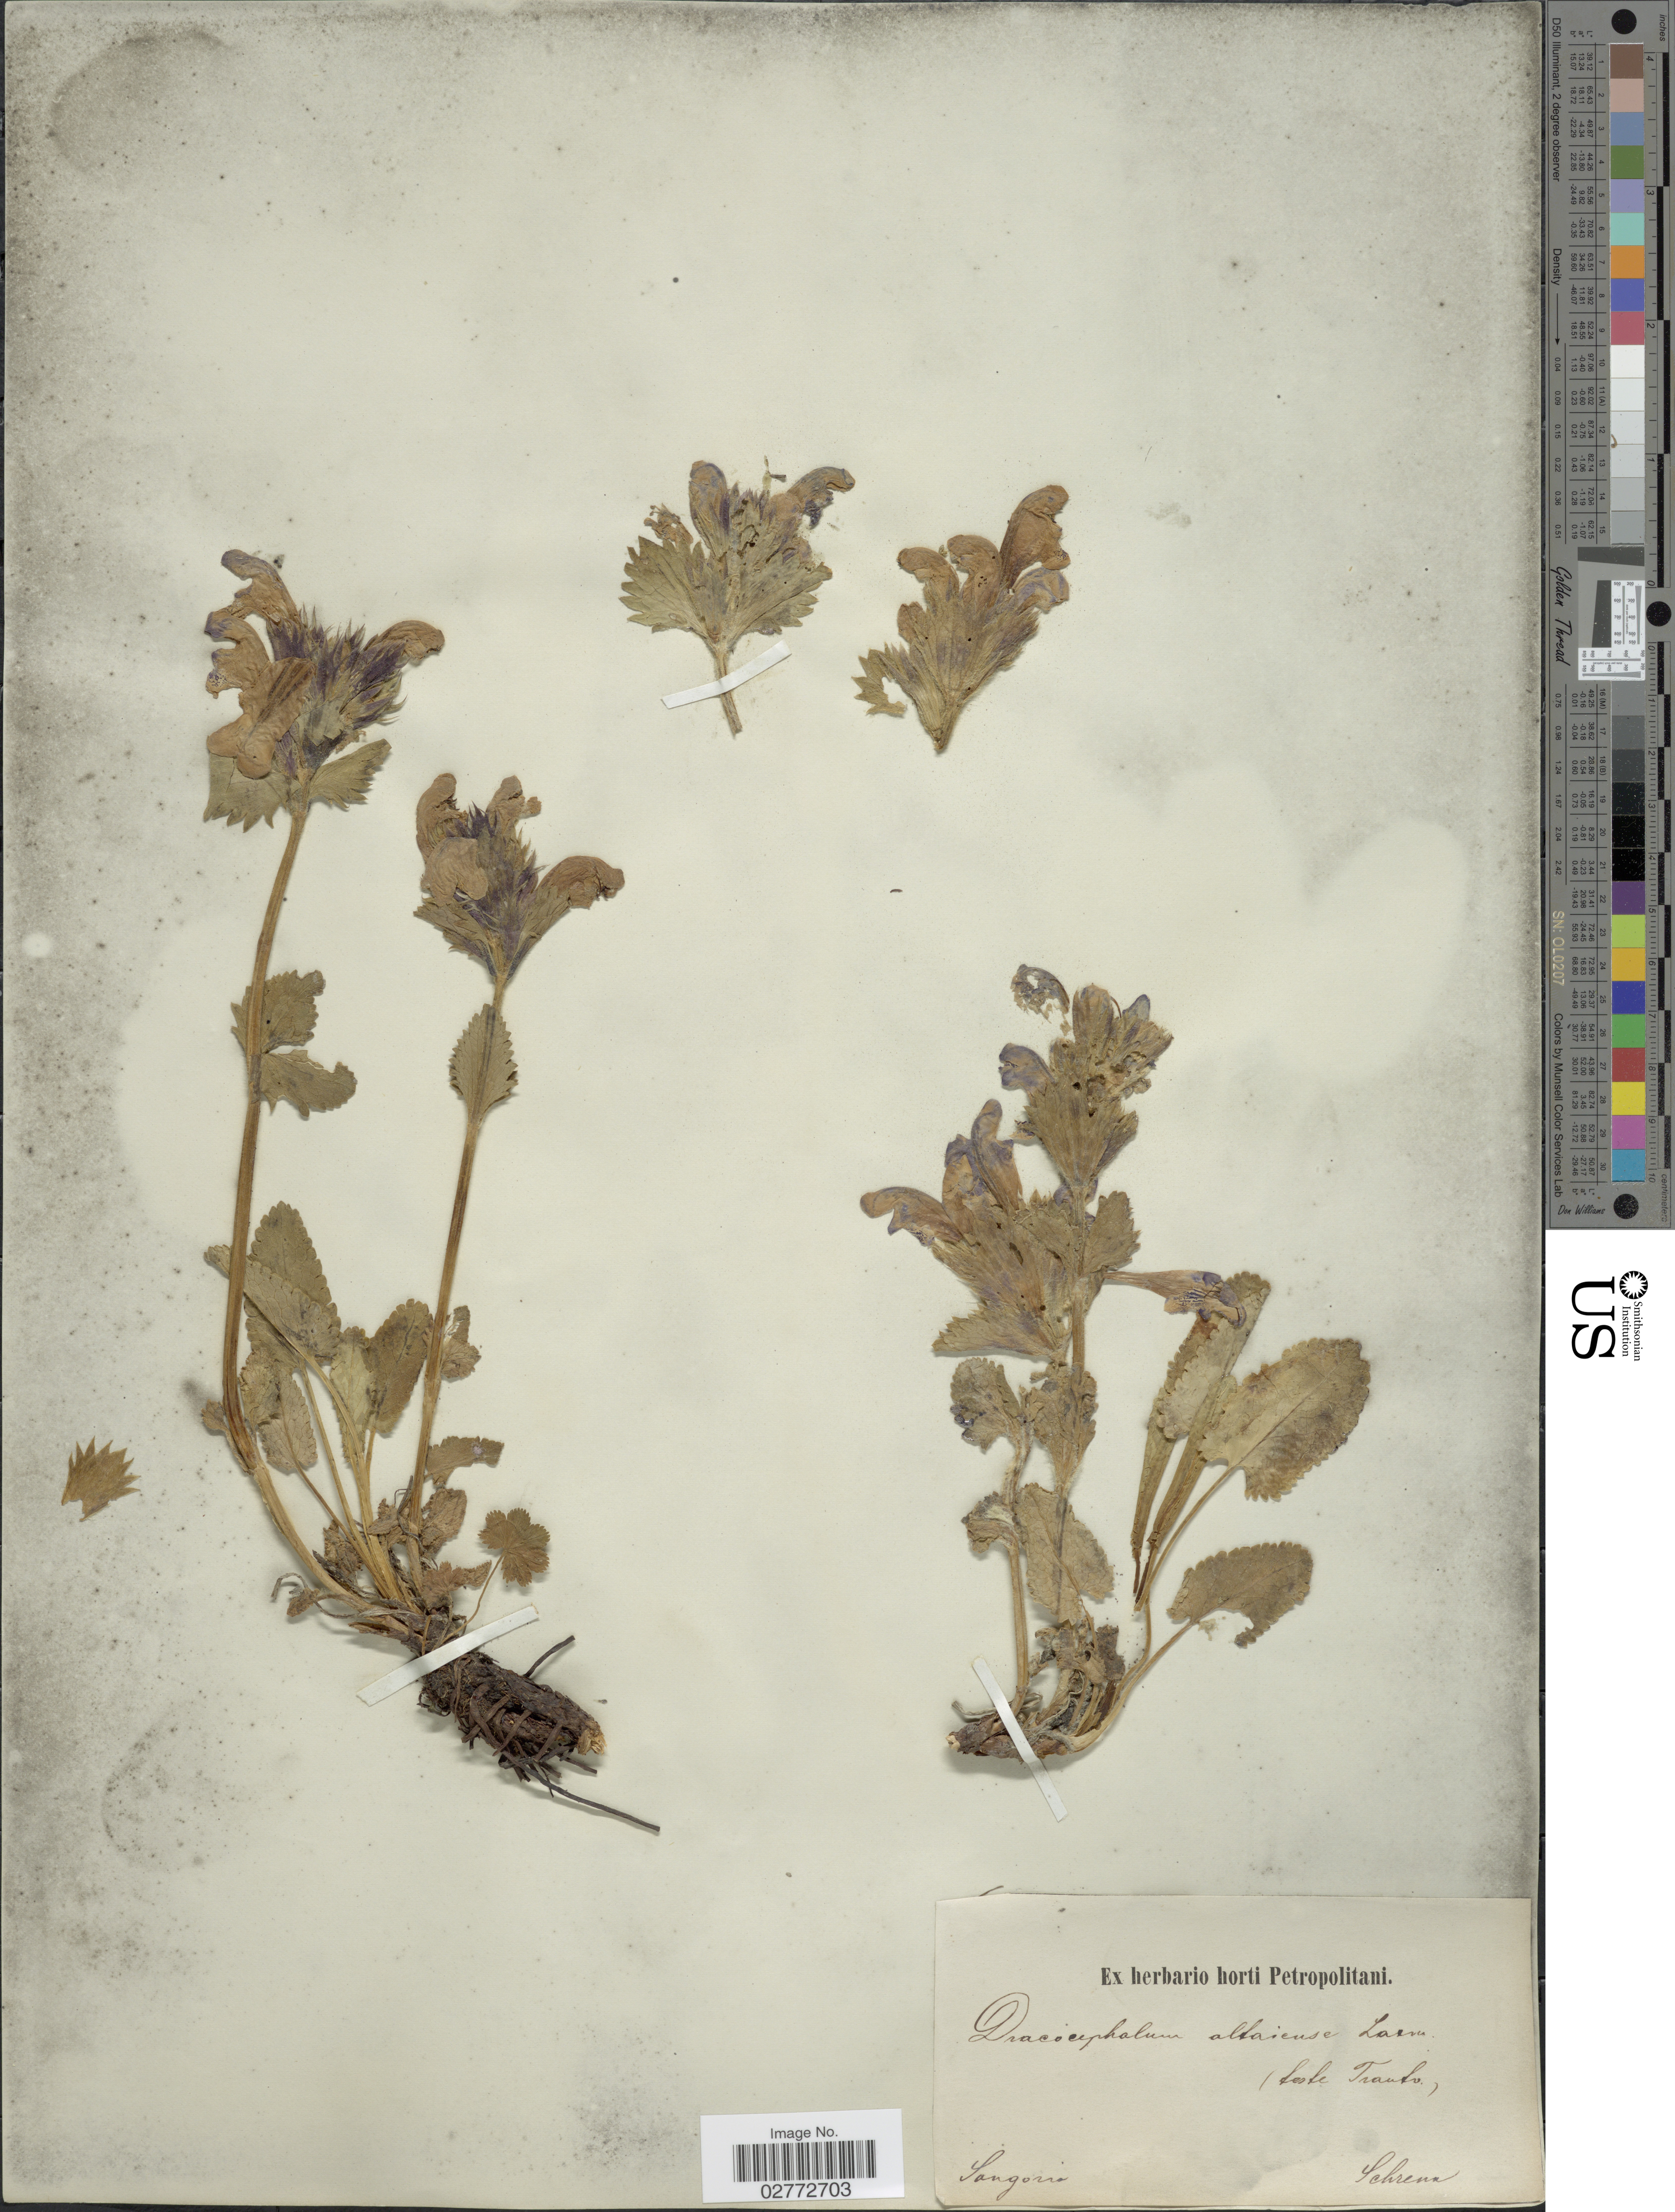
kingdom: Plantae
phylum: Tracheophyta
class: Magnoliopsida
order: Lamiales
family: Lamiaceae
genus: Dracocephalum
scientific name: Dracocephalum altaiense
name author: Laxm.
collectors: A.G. Schrenk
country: Kazakhstan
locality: Songarei.